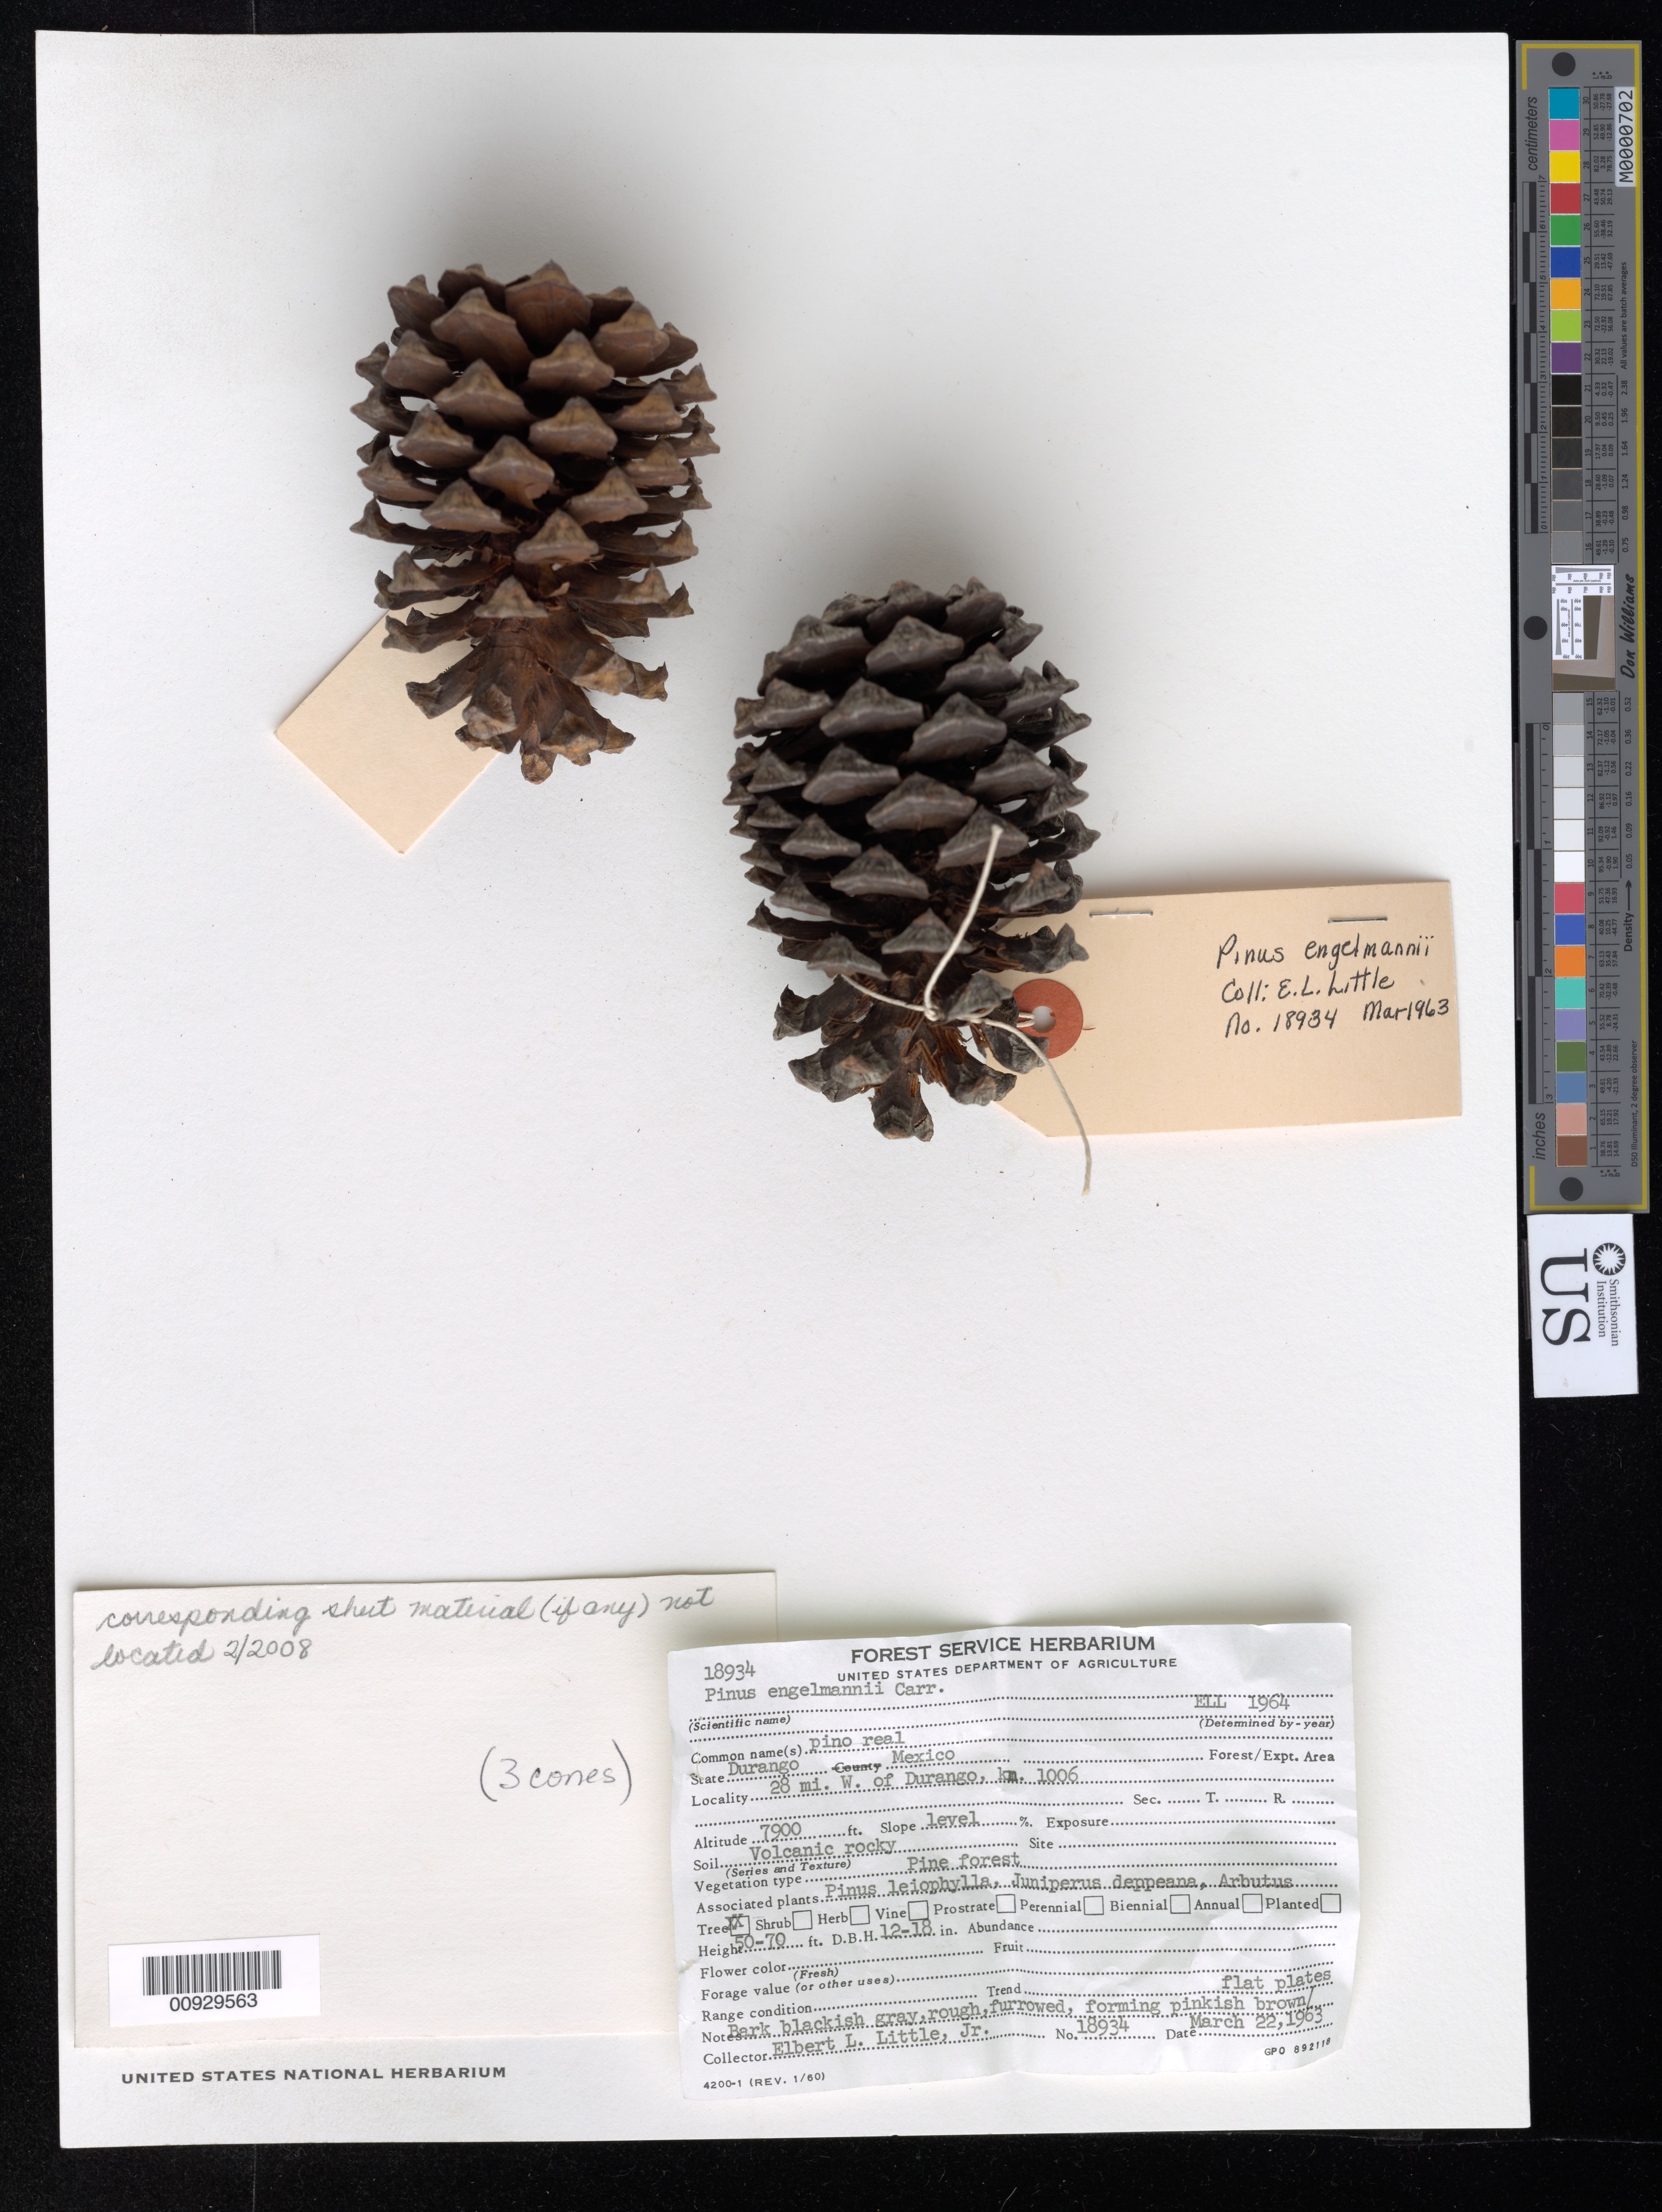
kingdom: Plantae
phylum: Tracheophyta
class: Pinopsida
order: Pinales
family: Pinaceae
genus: Pinus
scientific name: Pinus engelmannii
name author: Carrière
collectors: E. L. Little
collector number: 18934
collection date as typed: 22 Mar 1963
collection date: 1963-03-22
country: Mexico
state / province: Durango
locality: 28 mi. W of Durango, km. 1006.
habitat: Pine forest. Slope level. Soil volcanic rocky. Associated plants Pinus leiophylla, Juniperus deppeana, Arbutus.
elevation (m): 2408